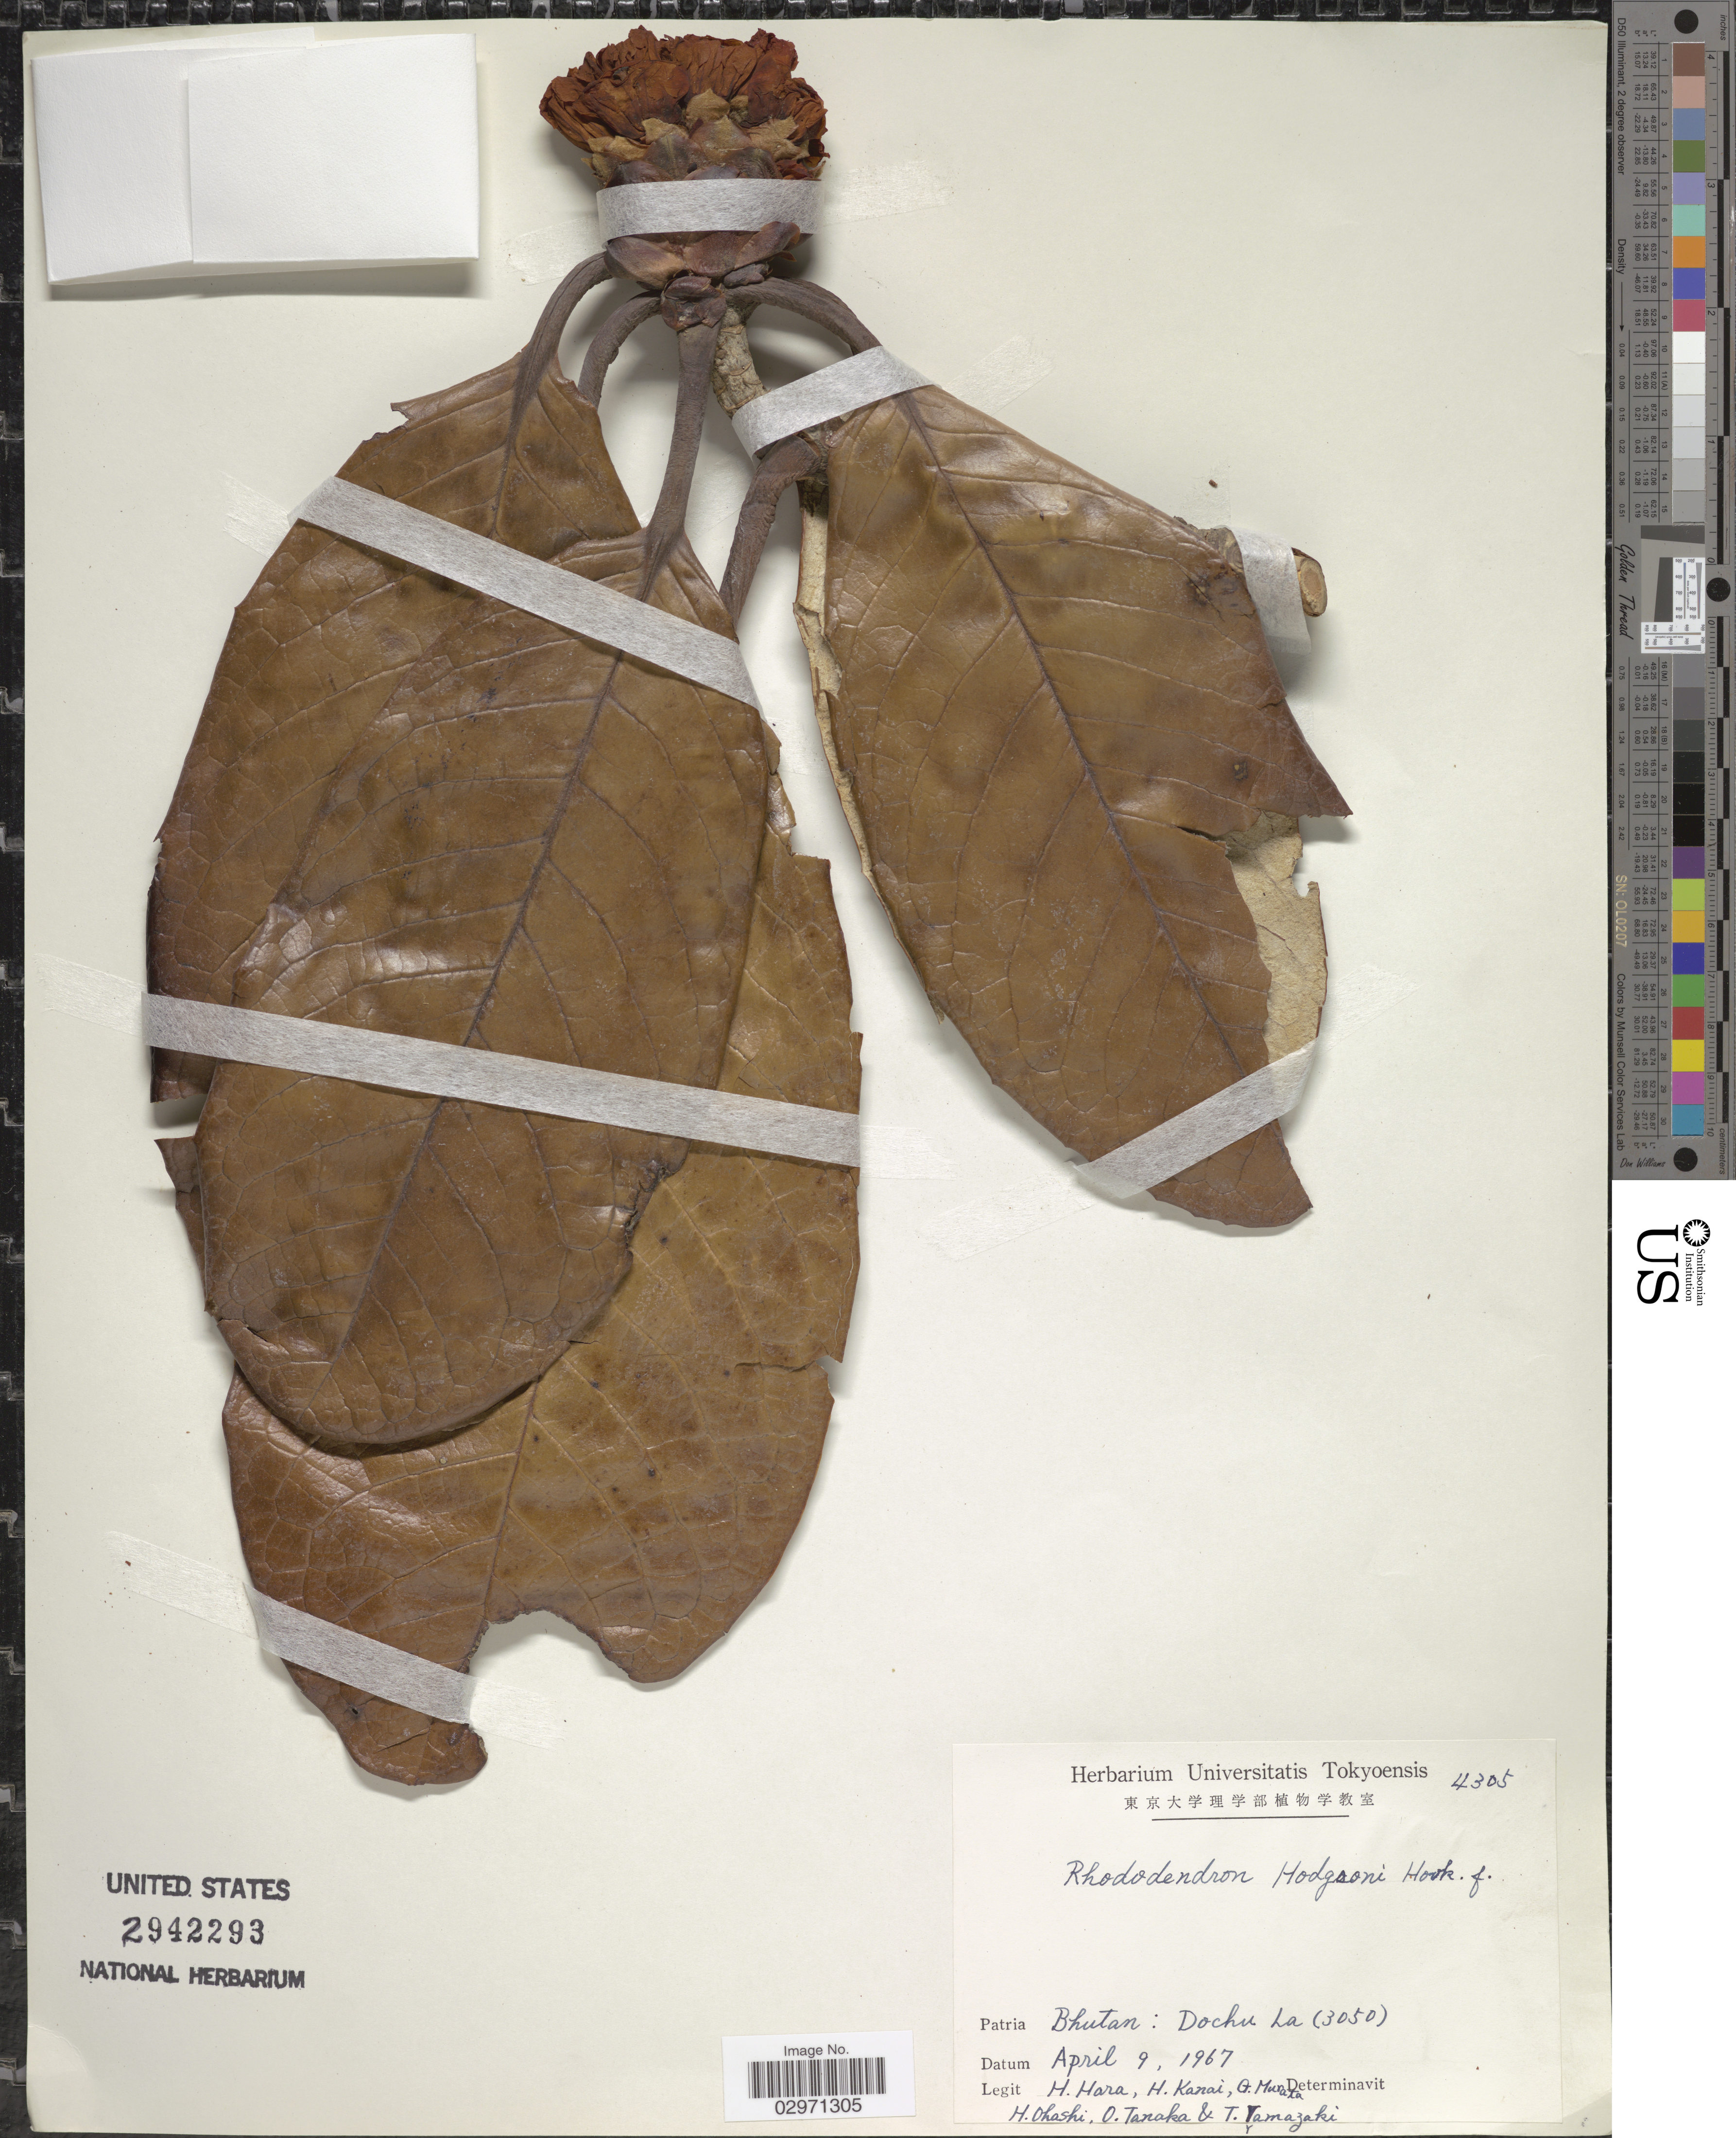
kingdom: Plantae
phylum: Tracheophyta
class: Magnoliopsida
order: Ericales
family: Ericaceae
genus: Rhododendron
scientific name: Rhododendron hodgsonii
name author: Hook. f.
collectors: H. Hara, H. Kanai, G. Murata, H. Ohashi & et al.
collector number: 4305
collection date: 1967-04-09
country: Bhutan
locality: Dochu La.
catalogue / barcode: US 2942293